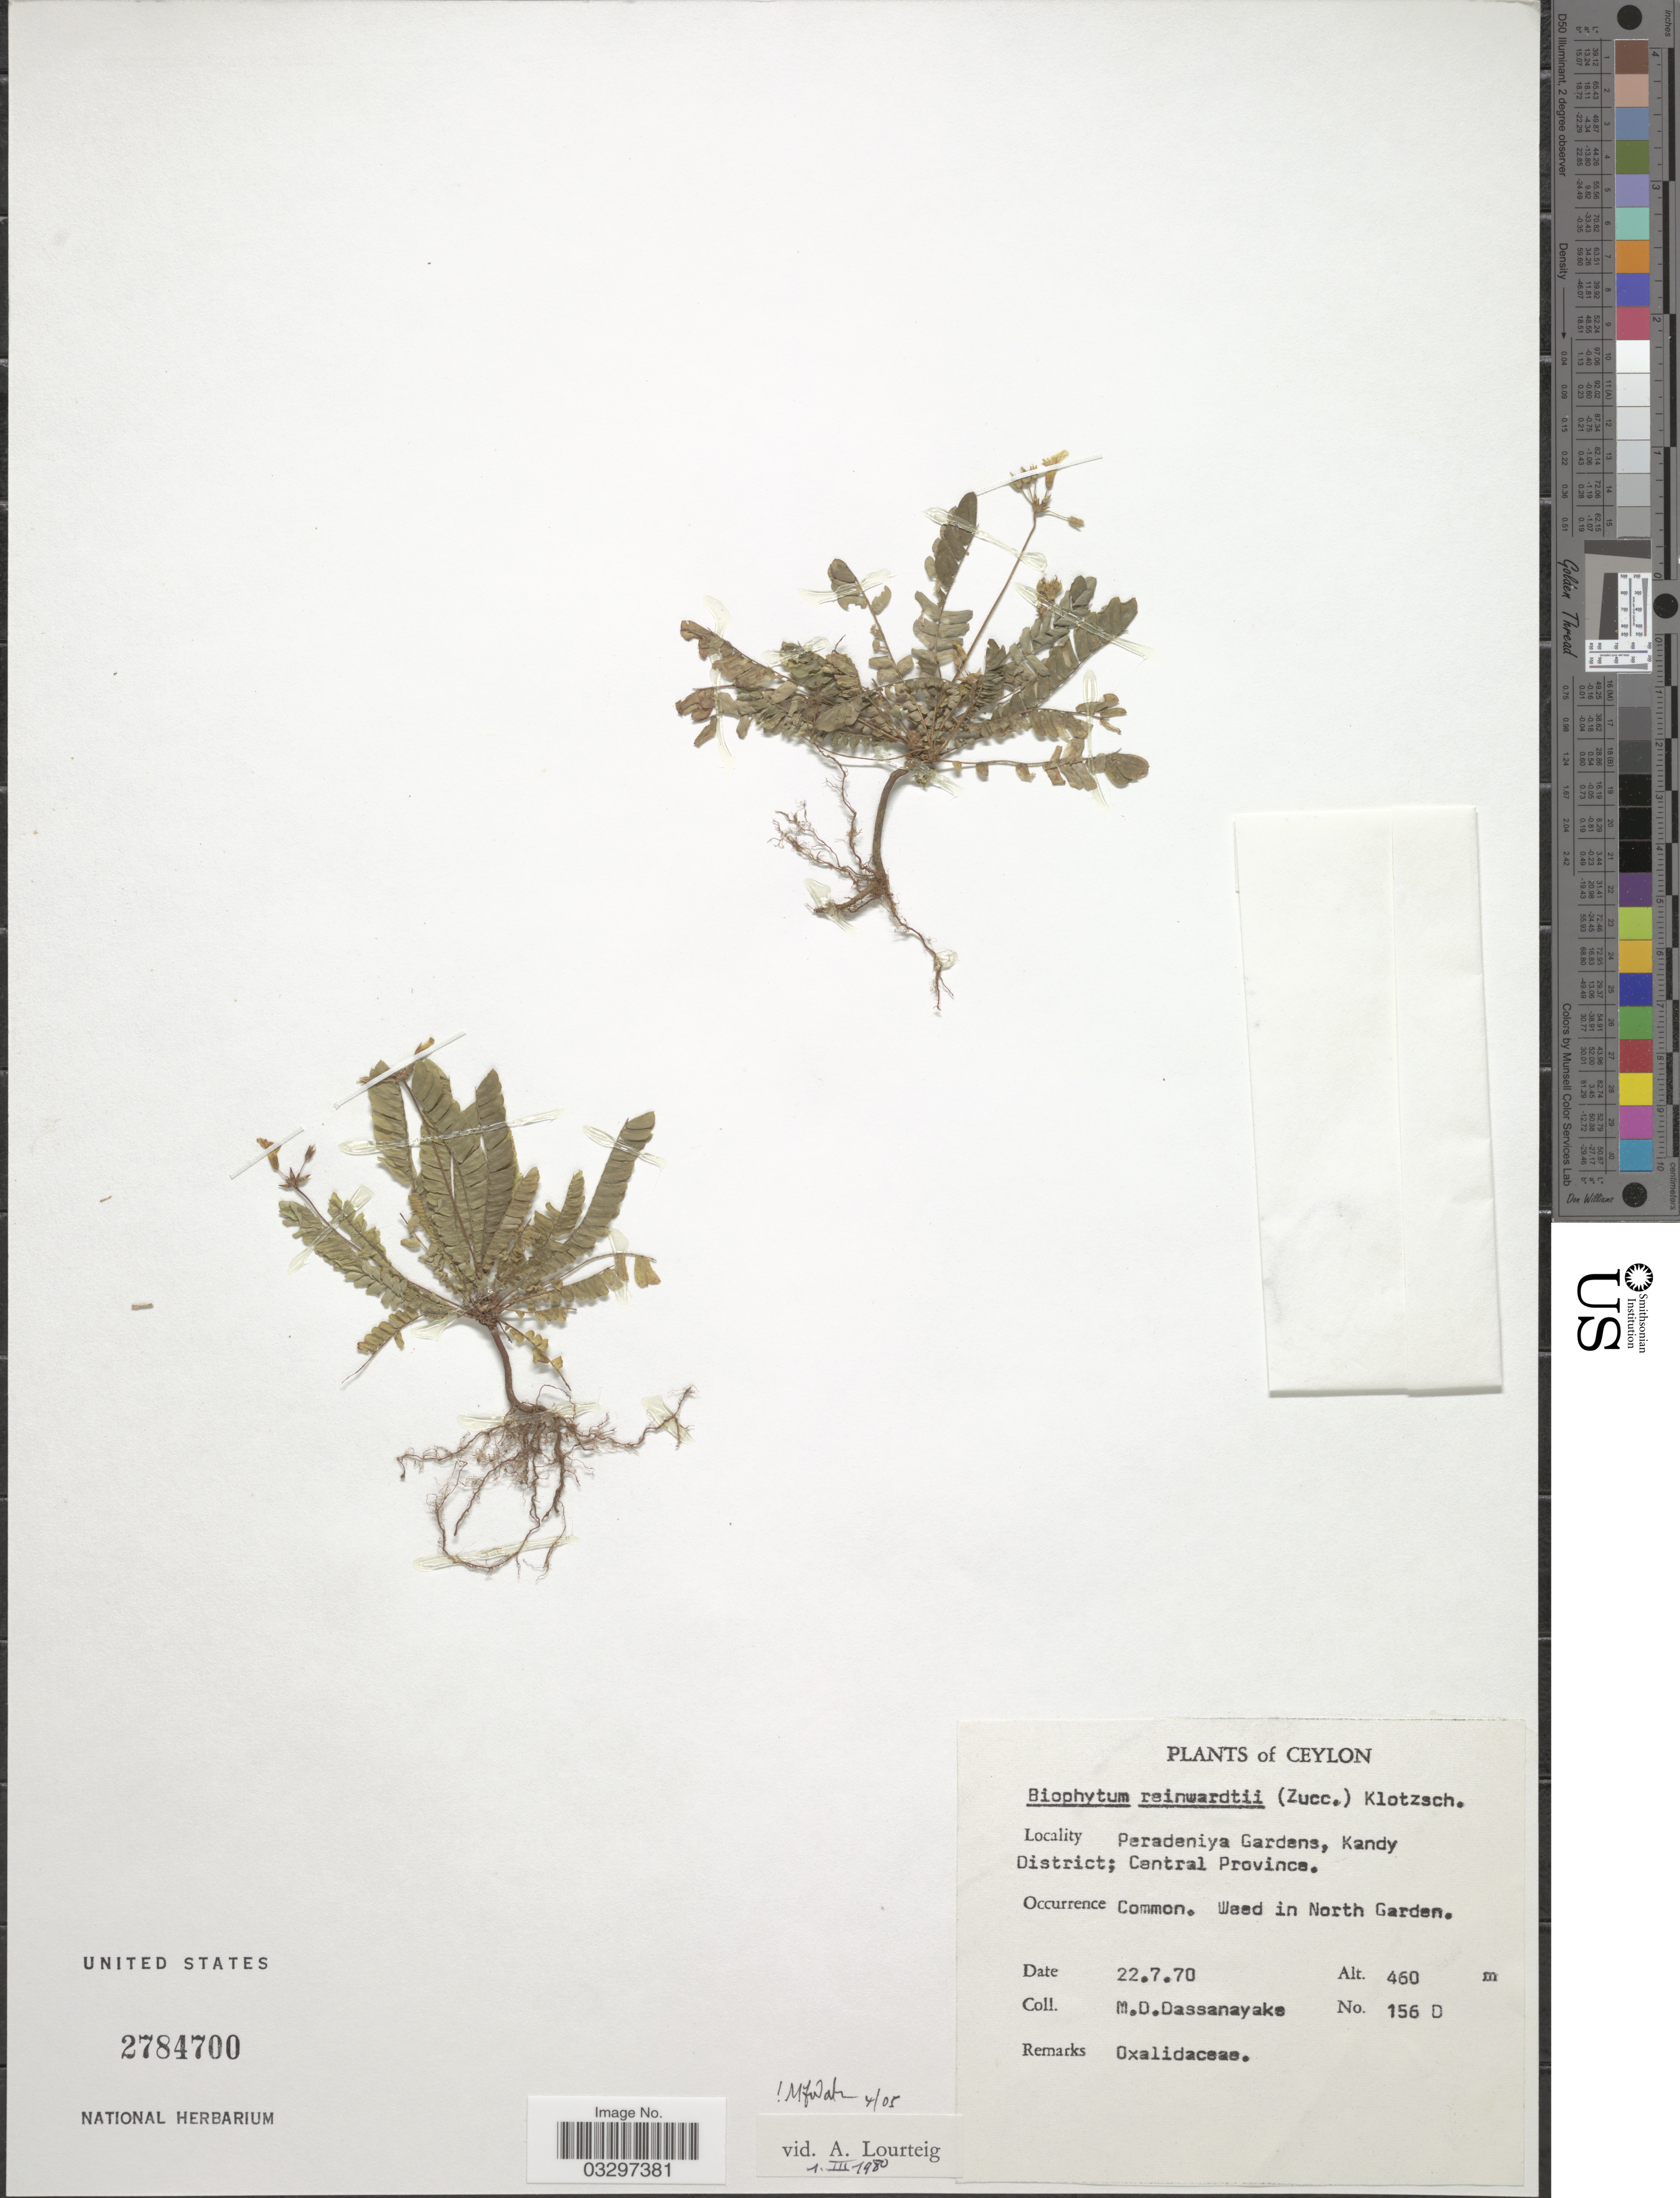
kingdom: Plantae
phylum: Tracheophyta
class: Magnoliopsida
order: Oxalidales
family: Oxalidaceae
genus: Biophytum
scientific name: Biophytum reinwardtii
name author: (Zucc.) Klotzsch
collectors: M. D. Dassanayake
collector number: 156 D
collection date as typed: Transcribed d/m/y: 22/7/70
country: Sri Lanka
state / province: Central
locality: Ceylon. Peradeniya Gardens, Kandy District. Weed in North Garden.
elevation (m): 460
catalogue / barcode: US 2784700